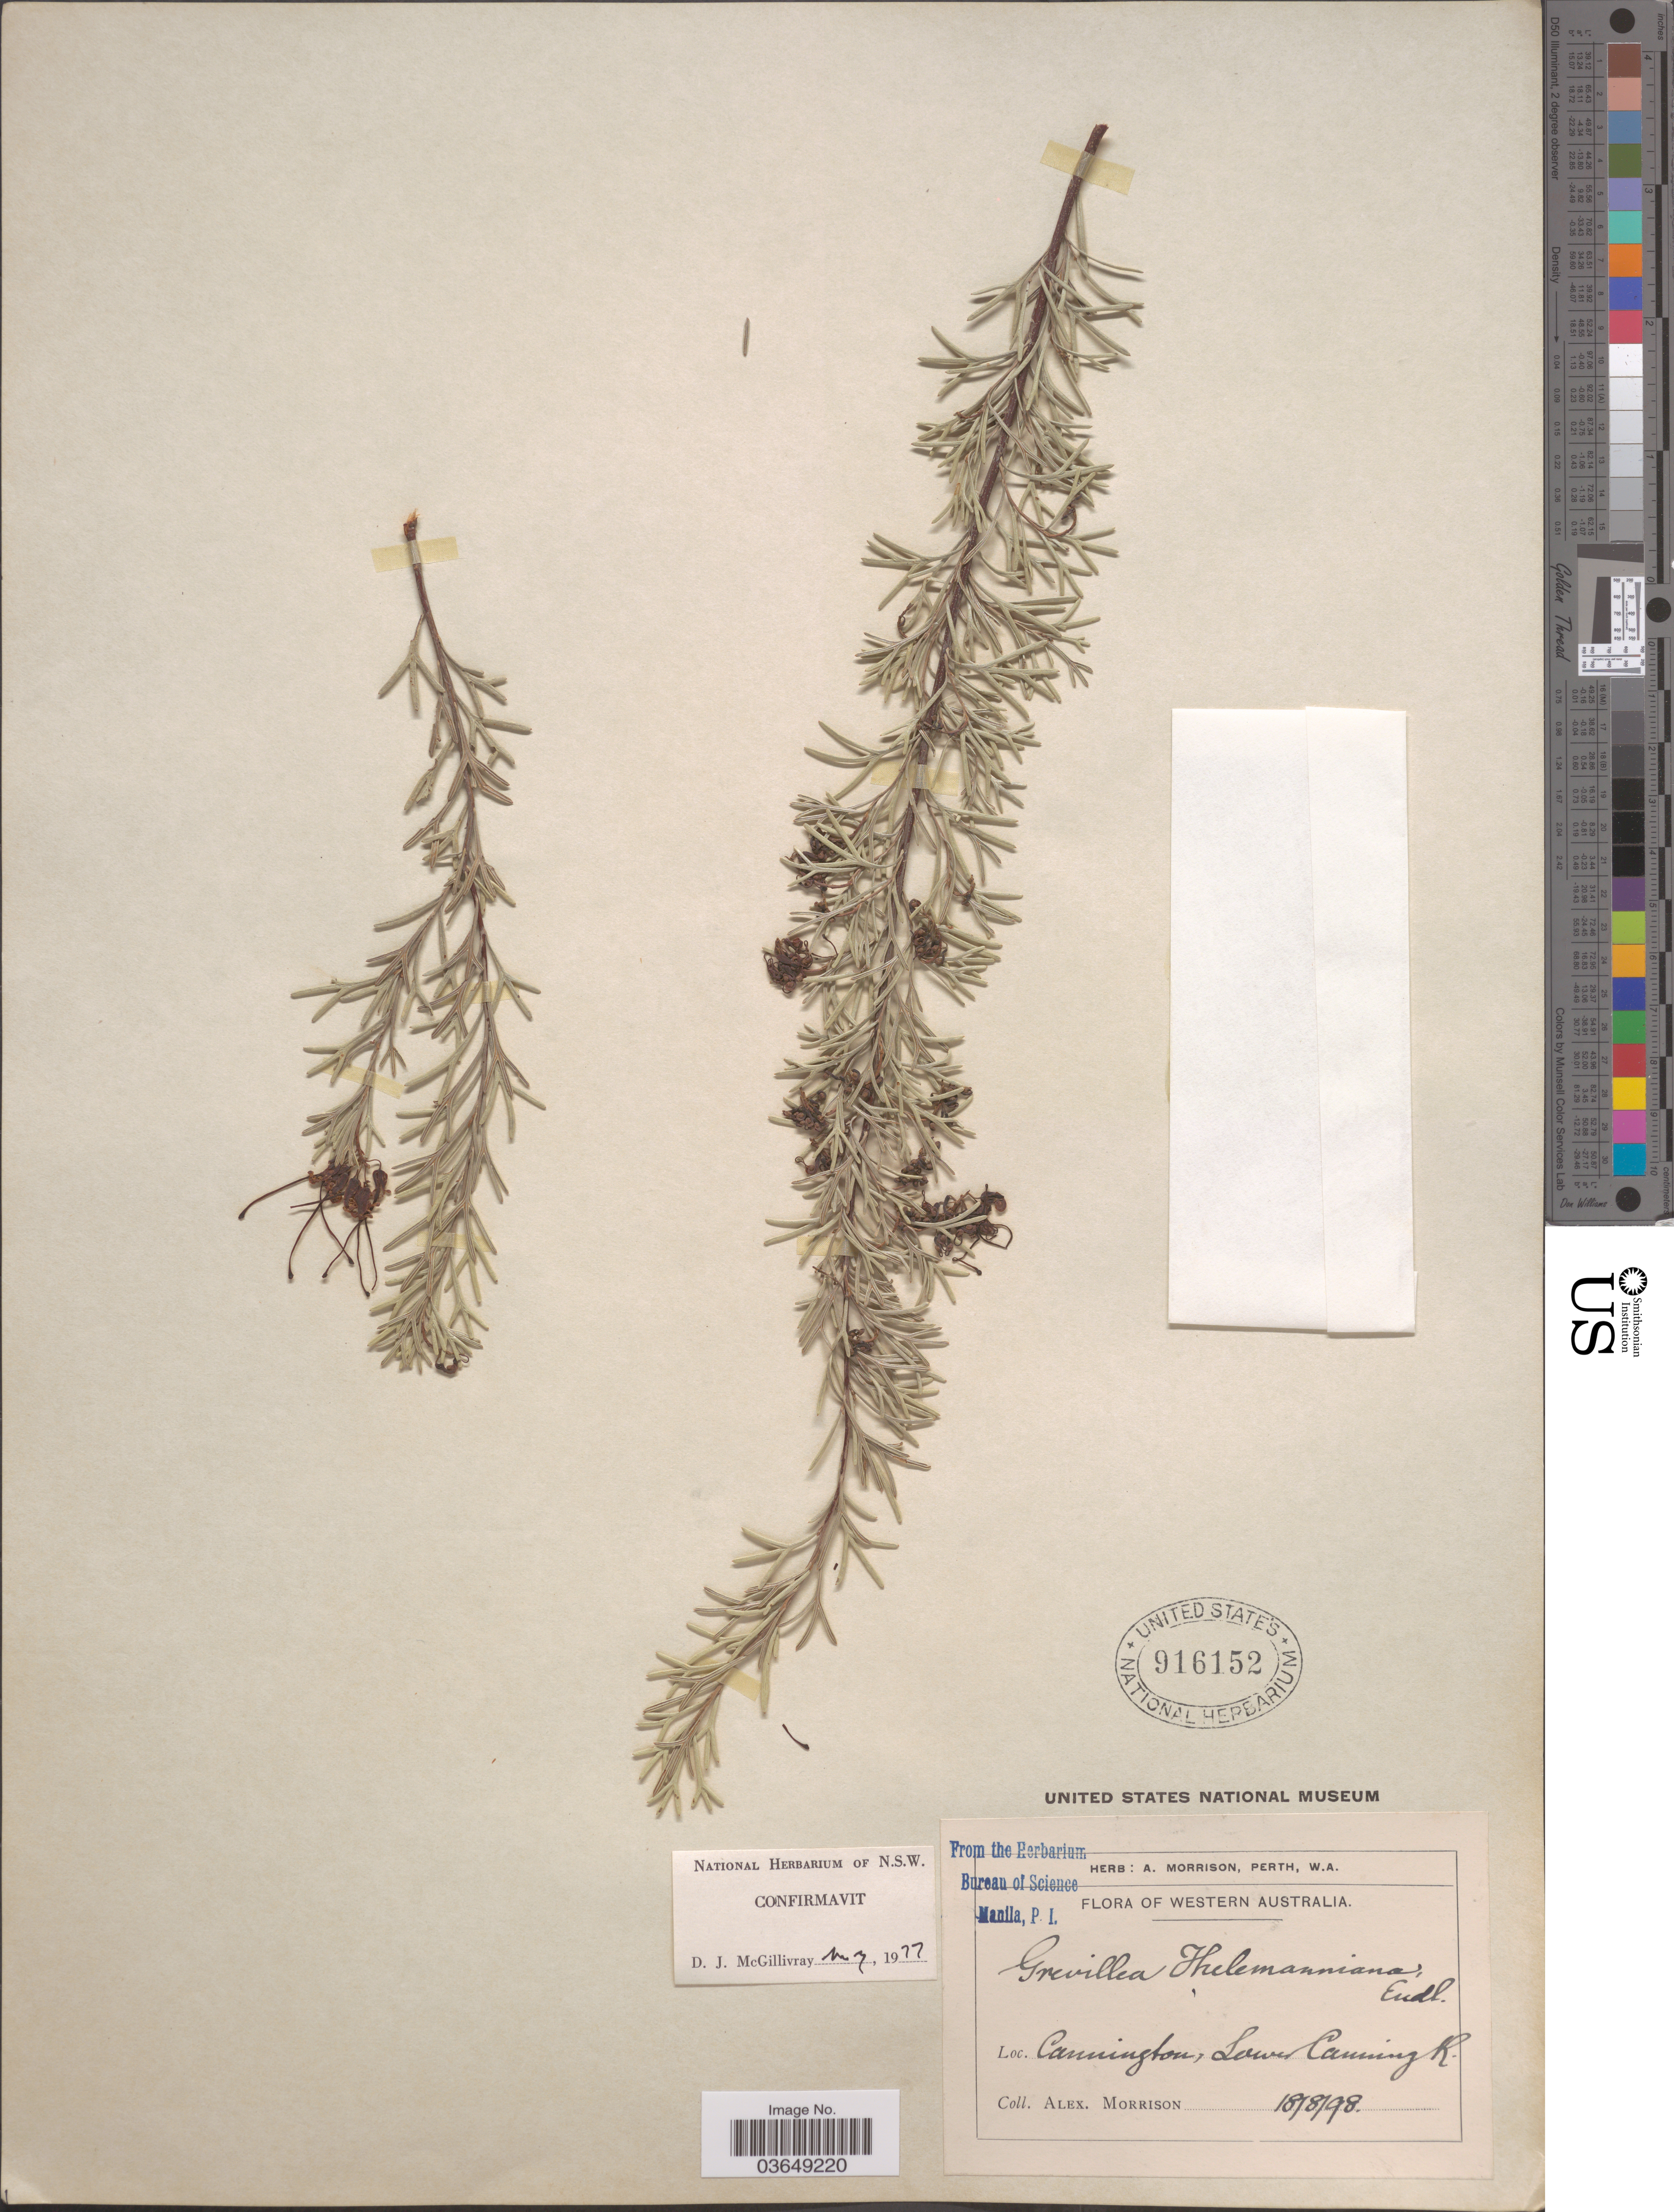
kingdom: Plantae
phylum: Tracheophyta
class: Magnoliopsida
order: Proteales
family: Proteaceae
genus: Grevillea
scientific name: Grevillea thelemanniana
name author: Hügel ex Lindl.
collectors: A. Morrison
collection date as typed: Transcribed d/m/y: 18/8/98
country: Australia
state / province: Western Australia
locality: Cannington, Lower Canning R.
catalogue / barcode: US 916152